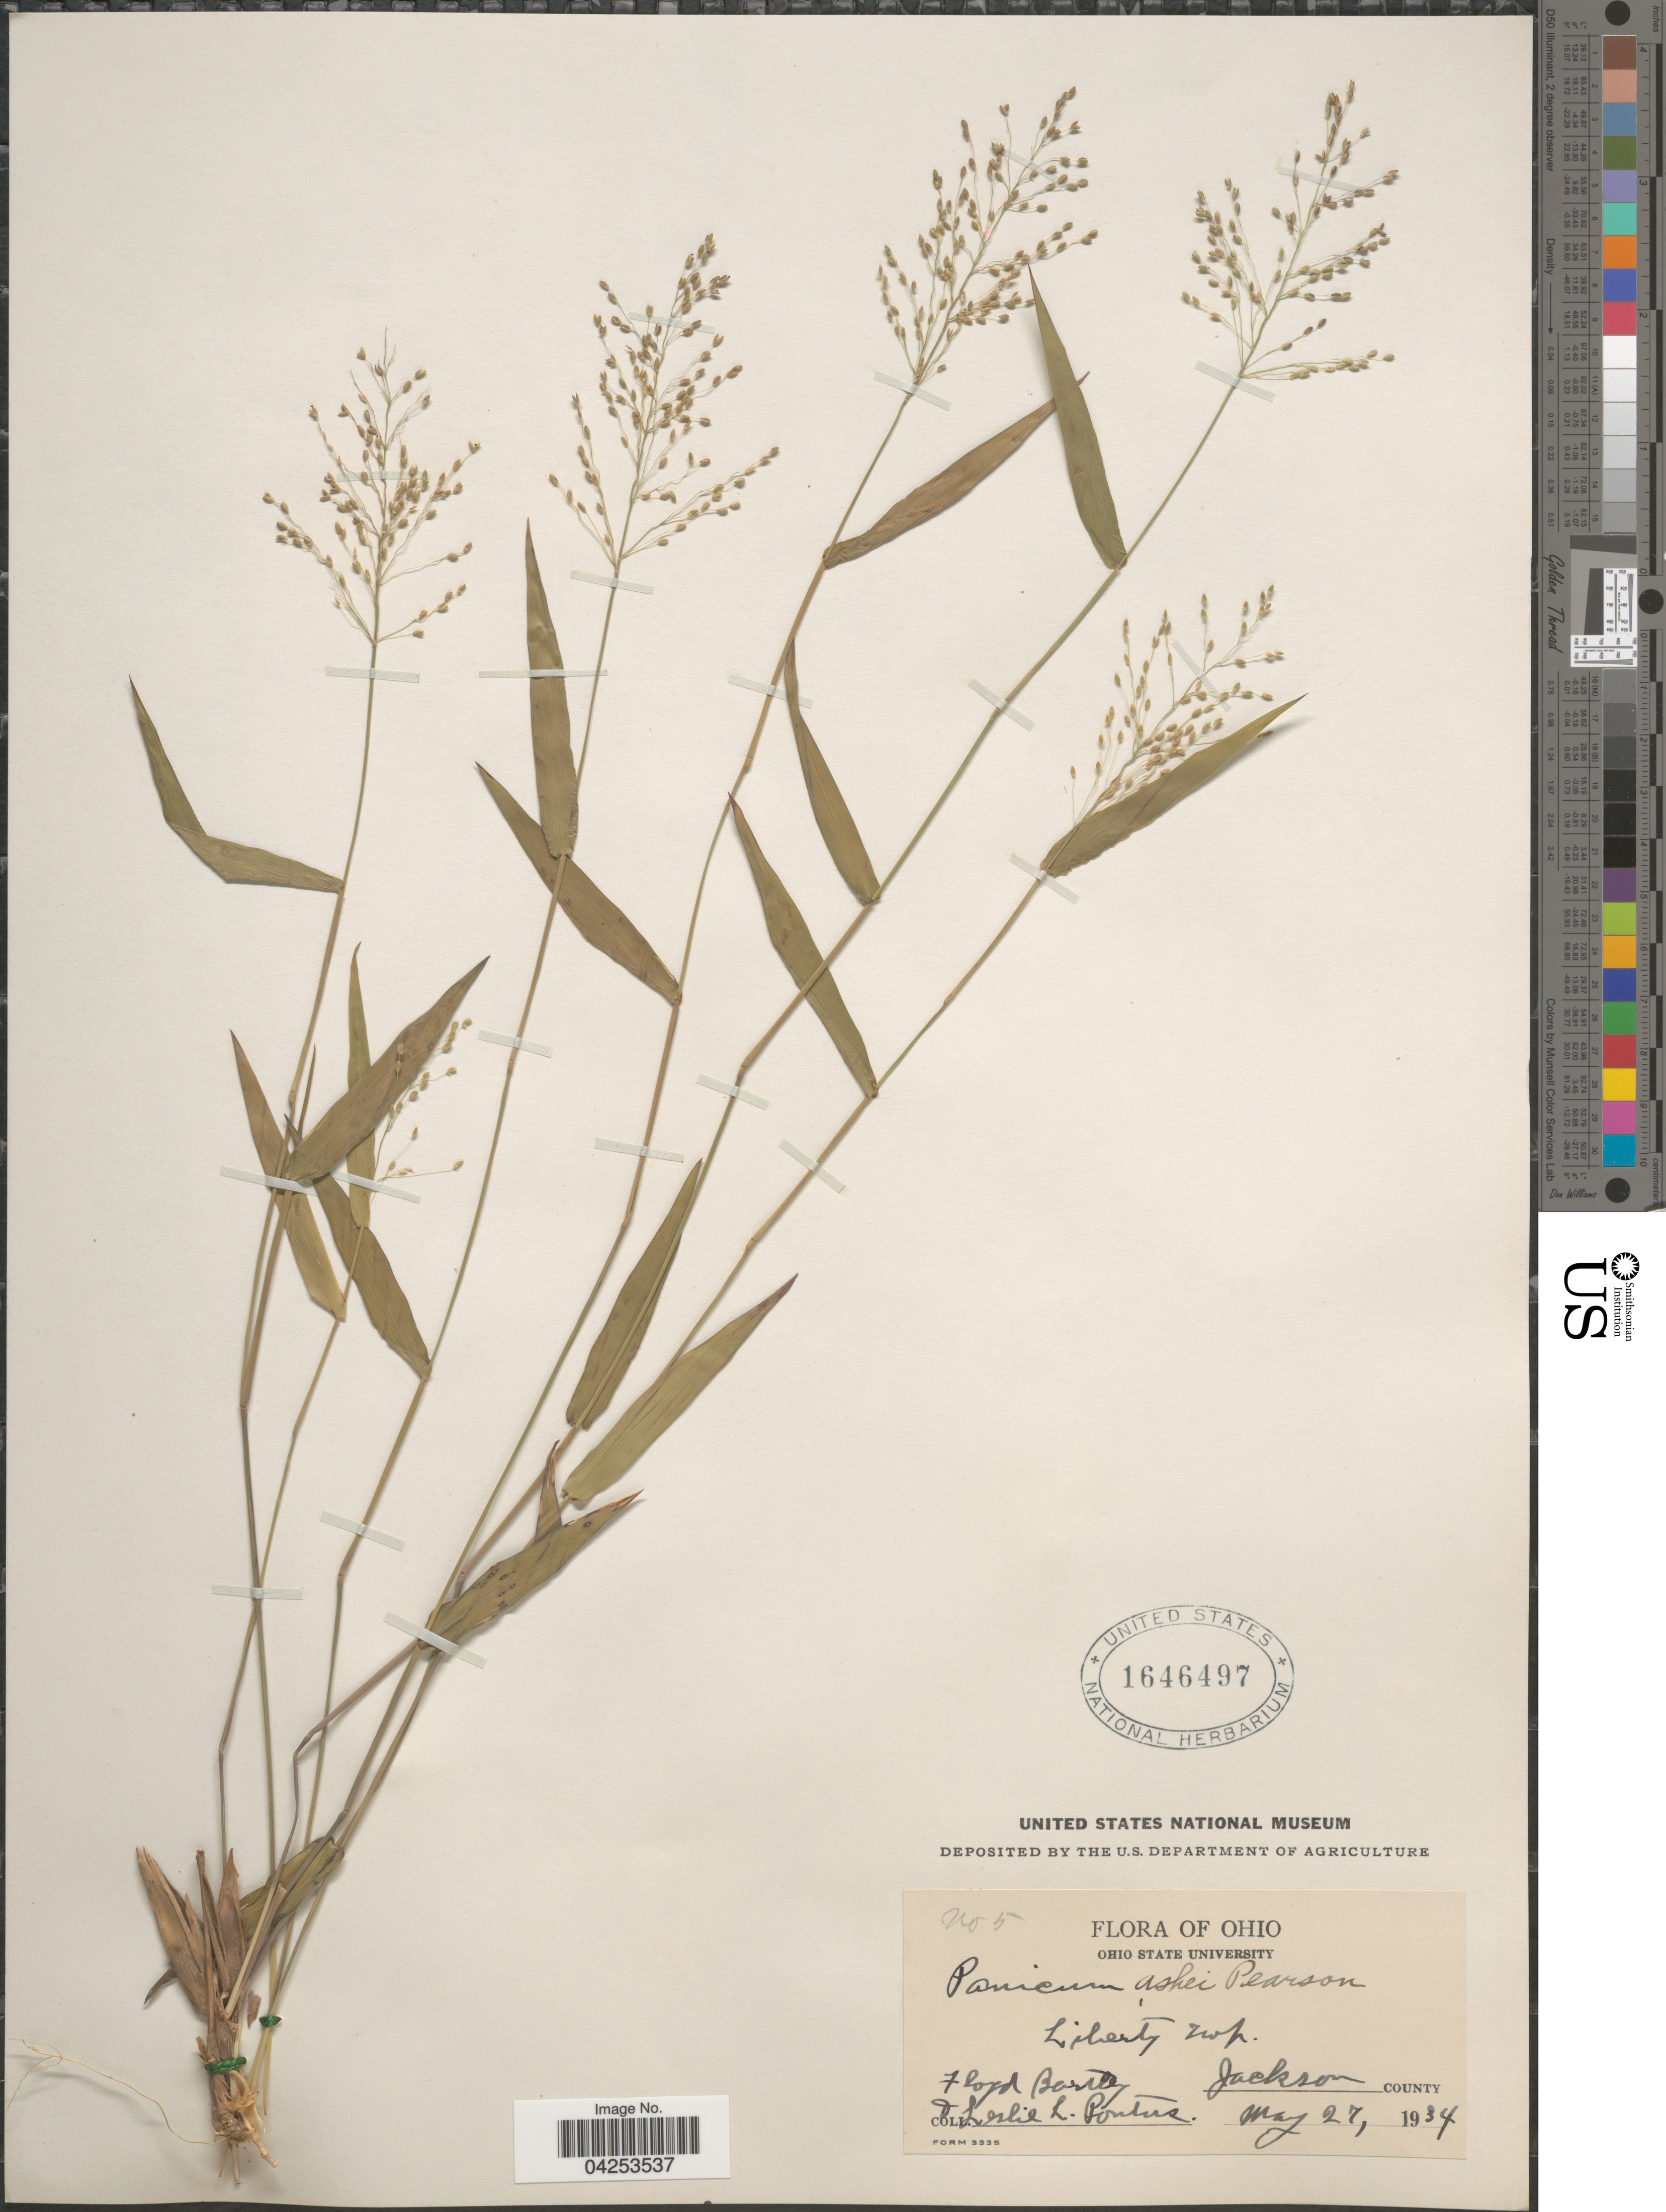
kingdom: Plantae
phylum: Tracheophyta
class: Liliopsida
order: Poales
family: Poaceae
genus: Dichanthelium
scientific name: Dichanthelium commutatum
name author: (Schult.) Gould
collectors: F. Bartley & L. Pontius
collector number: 5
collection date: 1934-05-27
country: United States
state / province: Ohio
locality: Liberty Twp. Jackson County.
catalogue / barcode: US 1646497